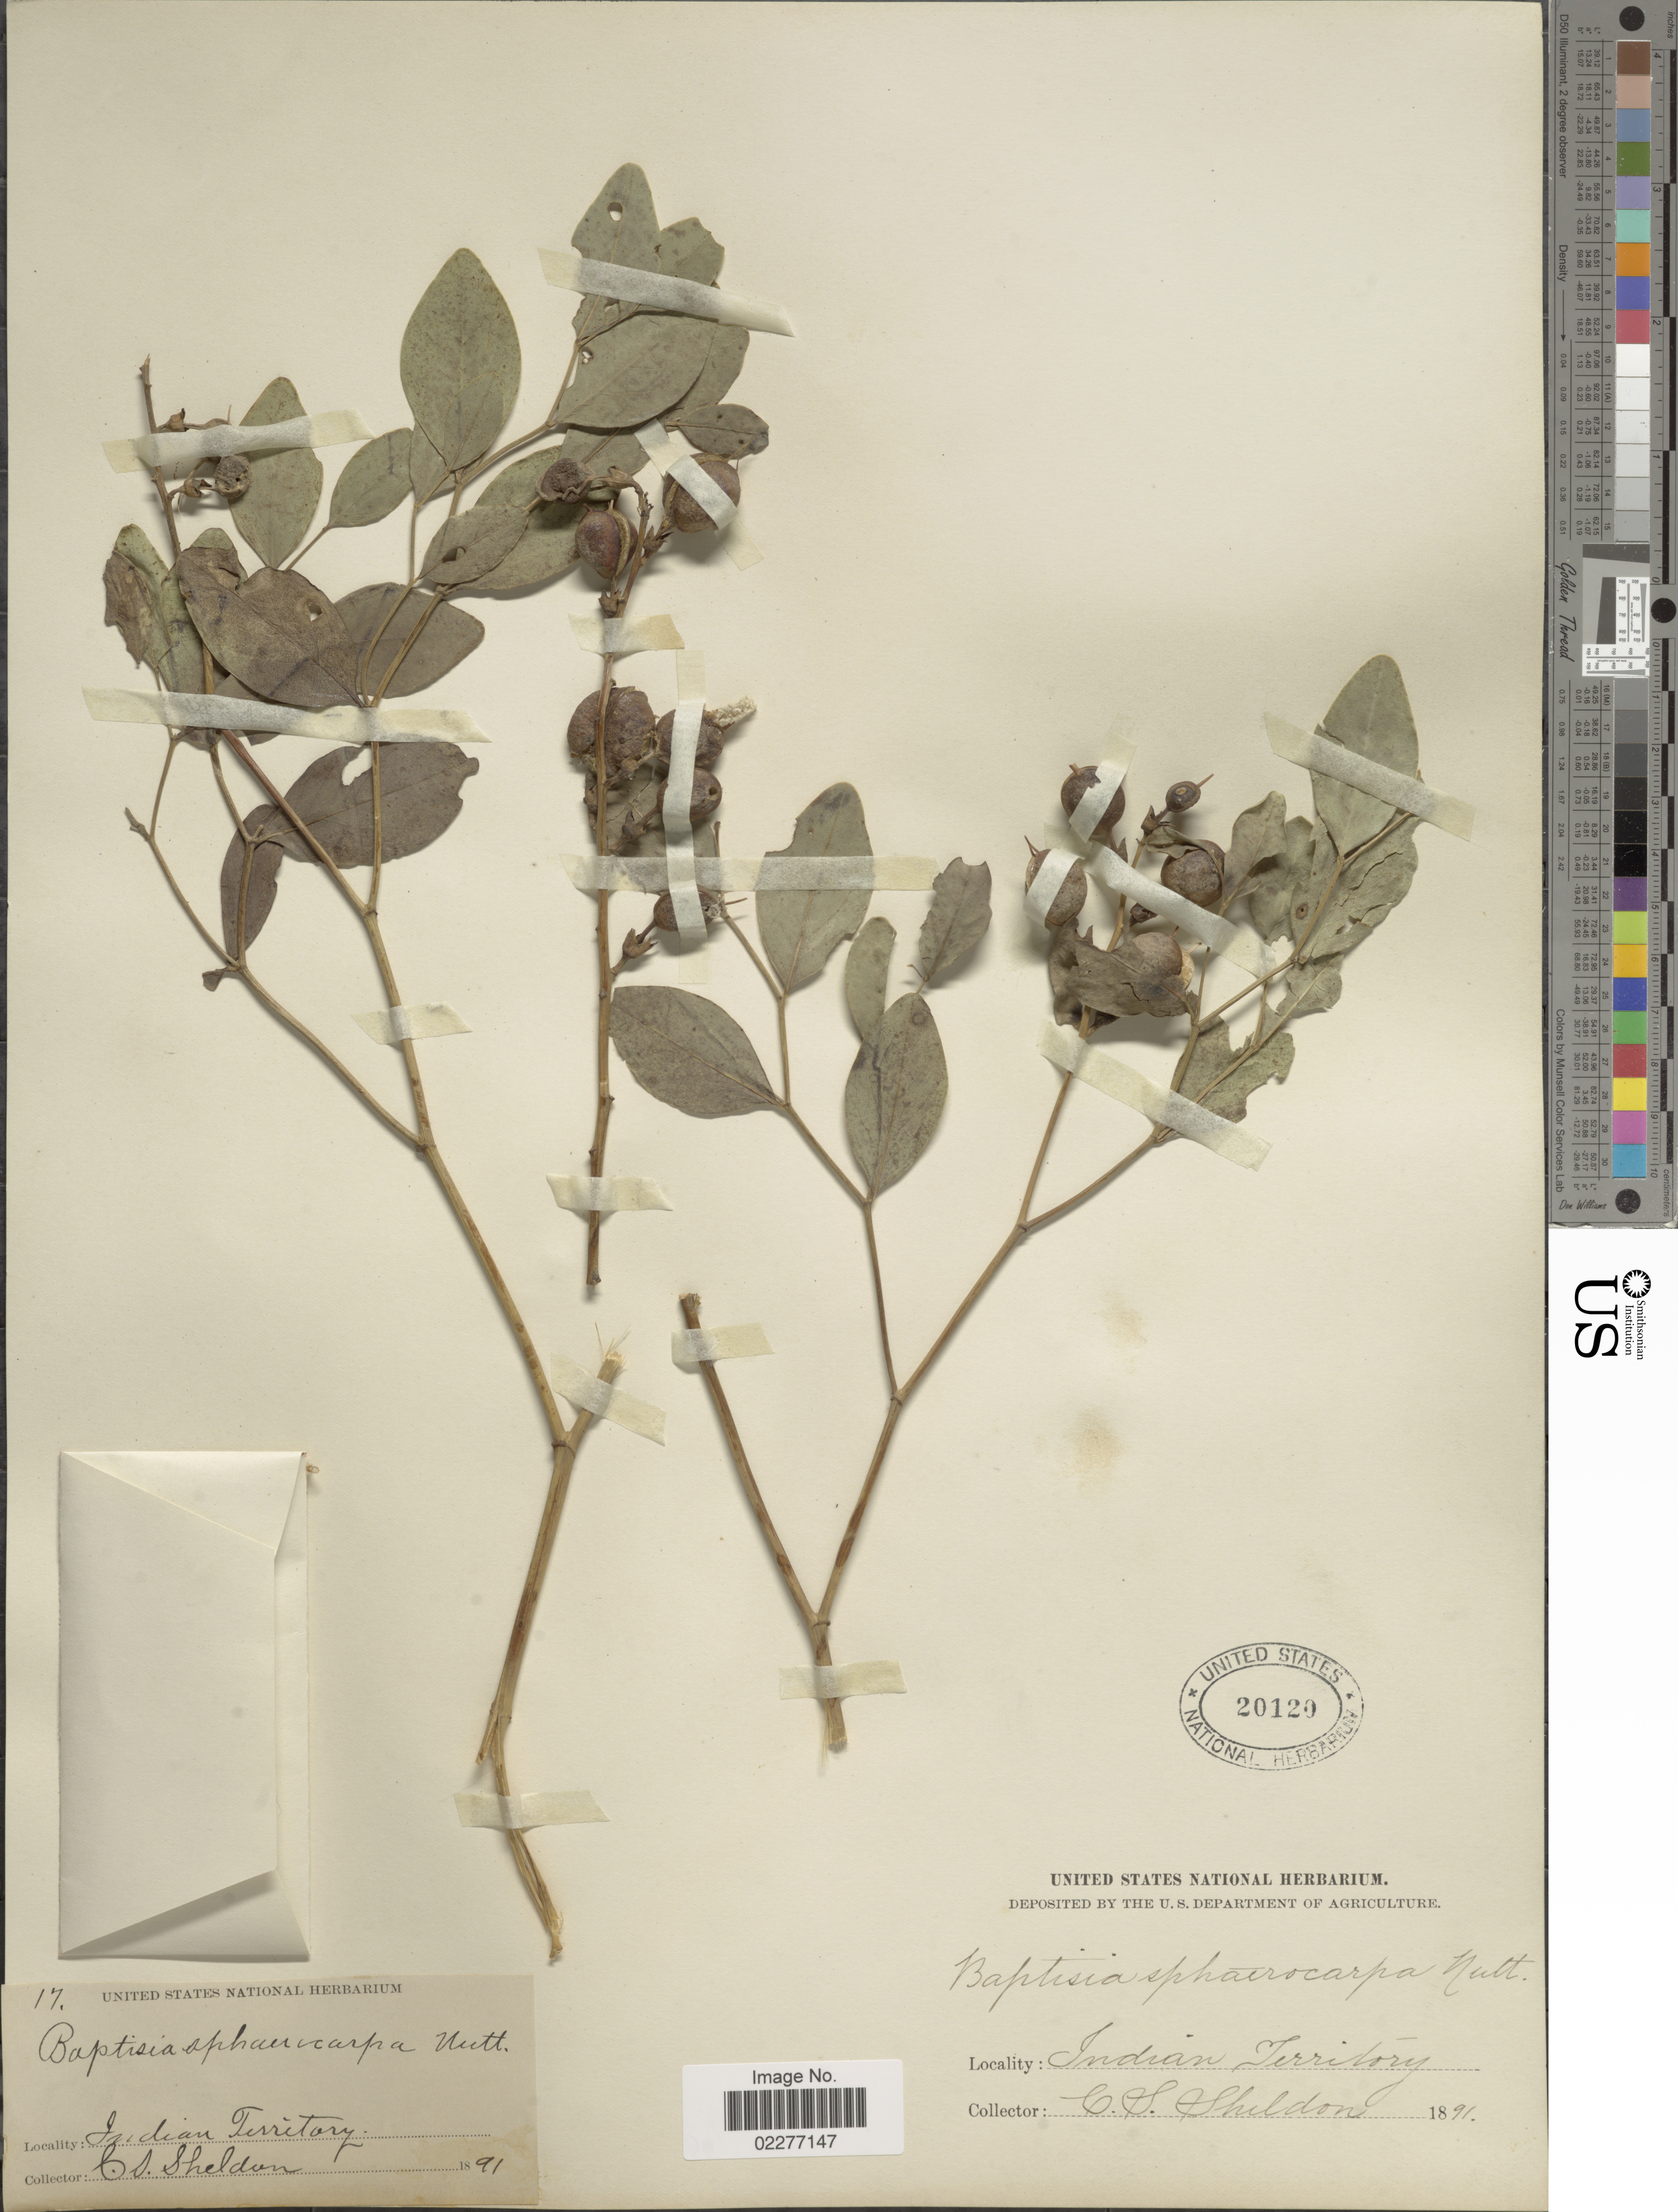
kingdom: Plantae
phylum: Tracheophyta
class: Magnoliopsida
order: Fabales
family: Fabaceae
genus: Baptisia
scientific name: Baptisia viridis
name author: Larisey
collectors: C. S. Sheldon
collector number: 17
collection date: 1891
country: United States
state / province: Oklahoma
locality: Indian Territory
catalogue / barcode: US 20120